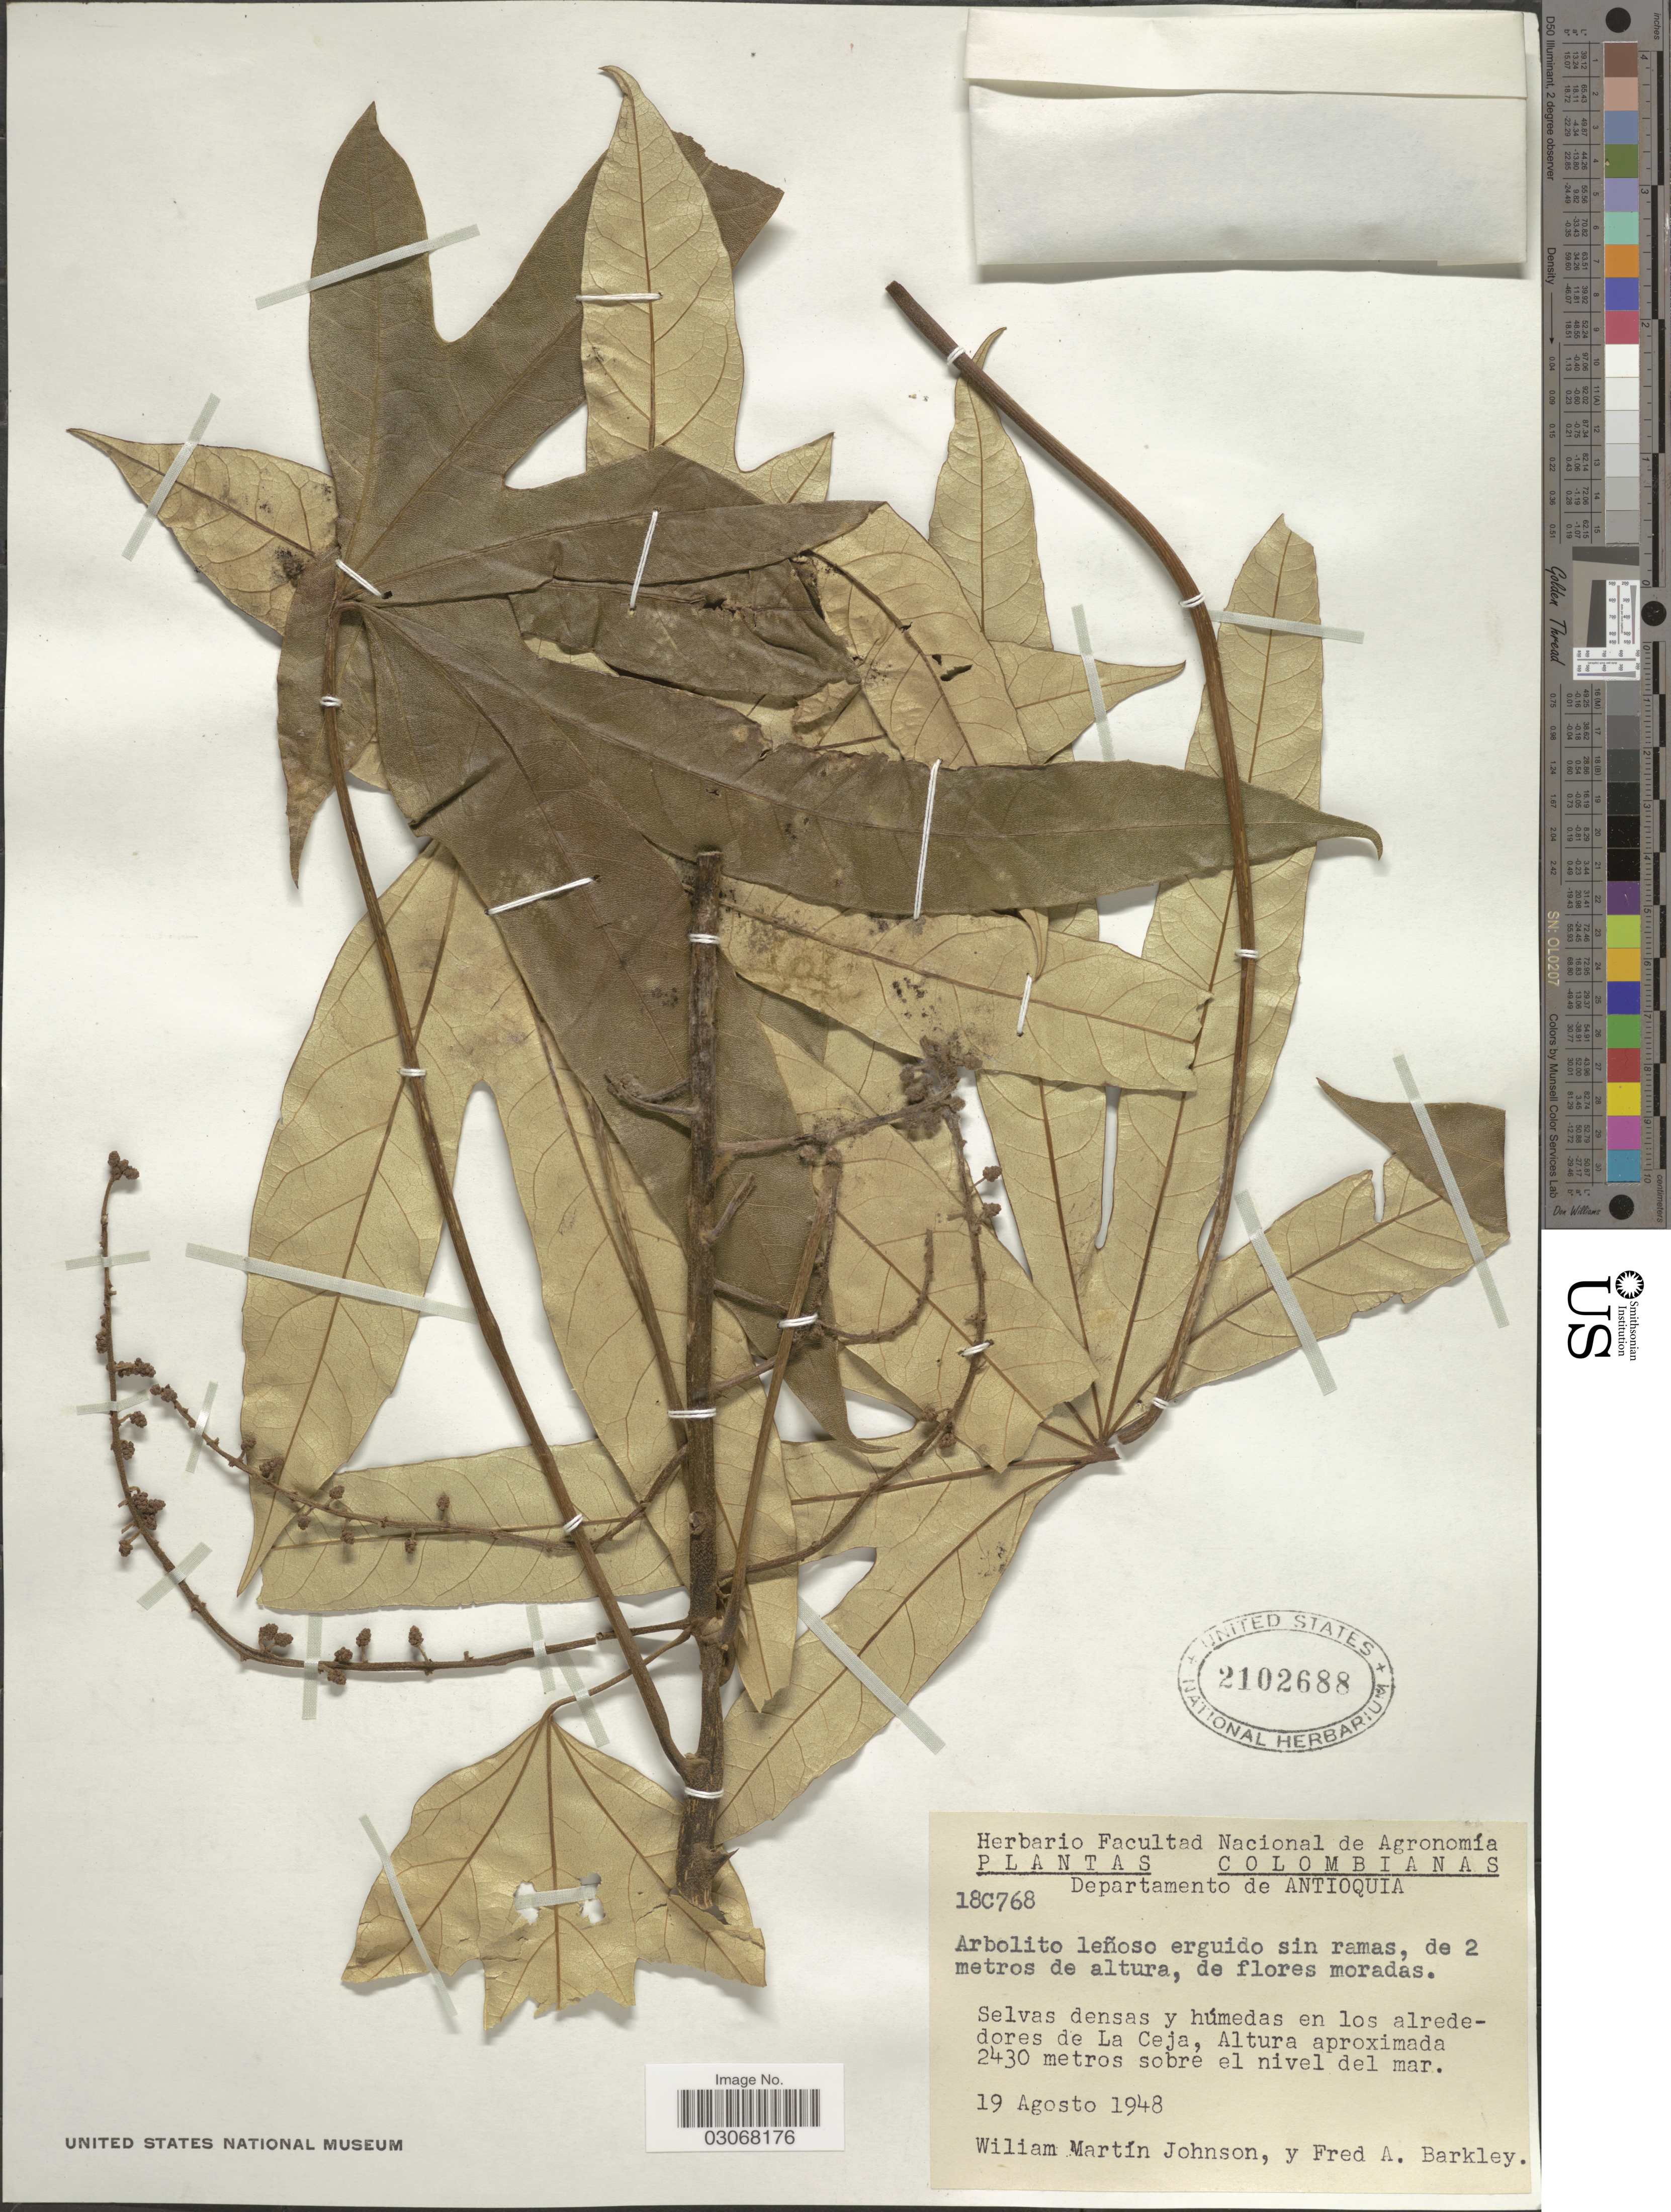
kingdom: Plantae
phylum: Tracheophyta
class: Magnoliopsida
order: Apiales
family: Araliaceae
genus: Oreopanax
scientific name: Oreopanax sp.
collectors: W. M. Johnson & F. A. Barkley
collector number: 18C768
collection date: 1948-08-19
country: Colombia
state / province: Antioquia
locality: Departamento de Antioquia. Selvas densas y húmedas en los alrededores de La Ceja.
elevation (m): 2430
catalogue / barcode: US 2102688